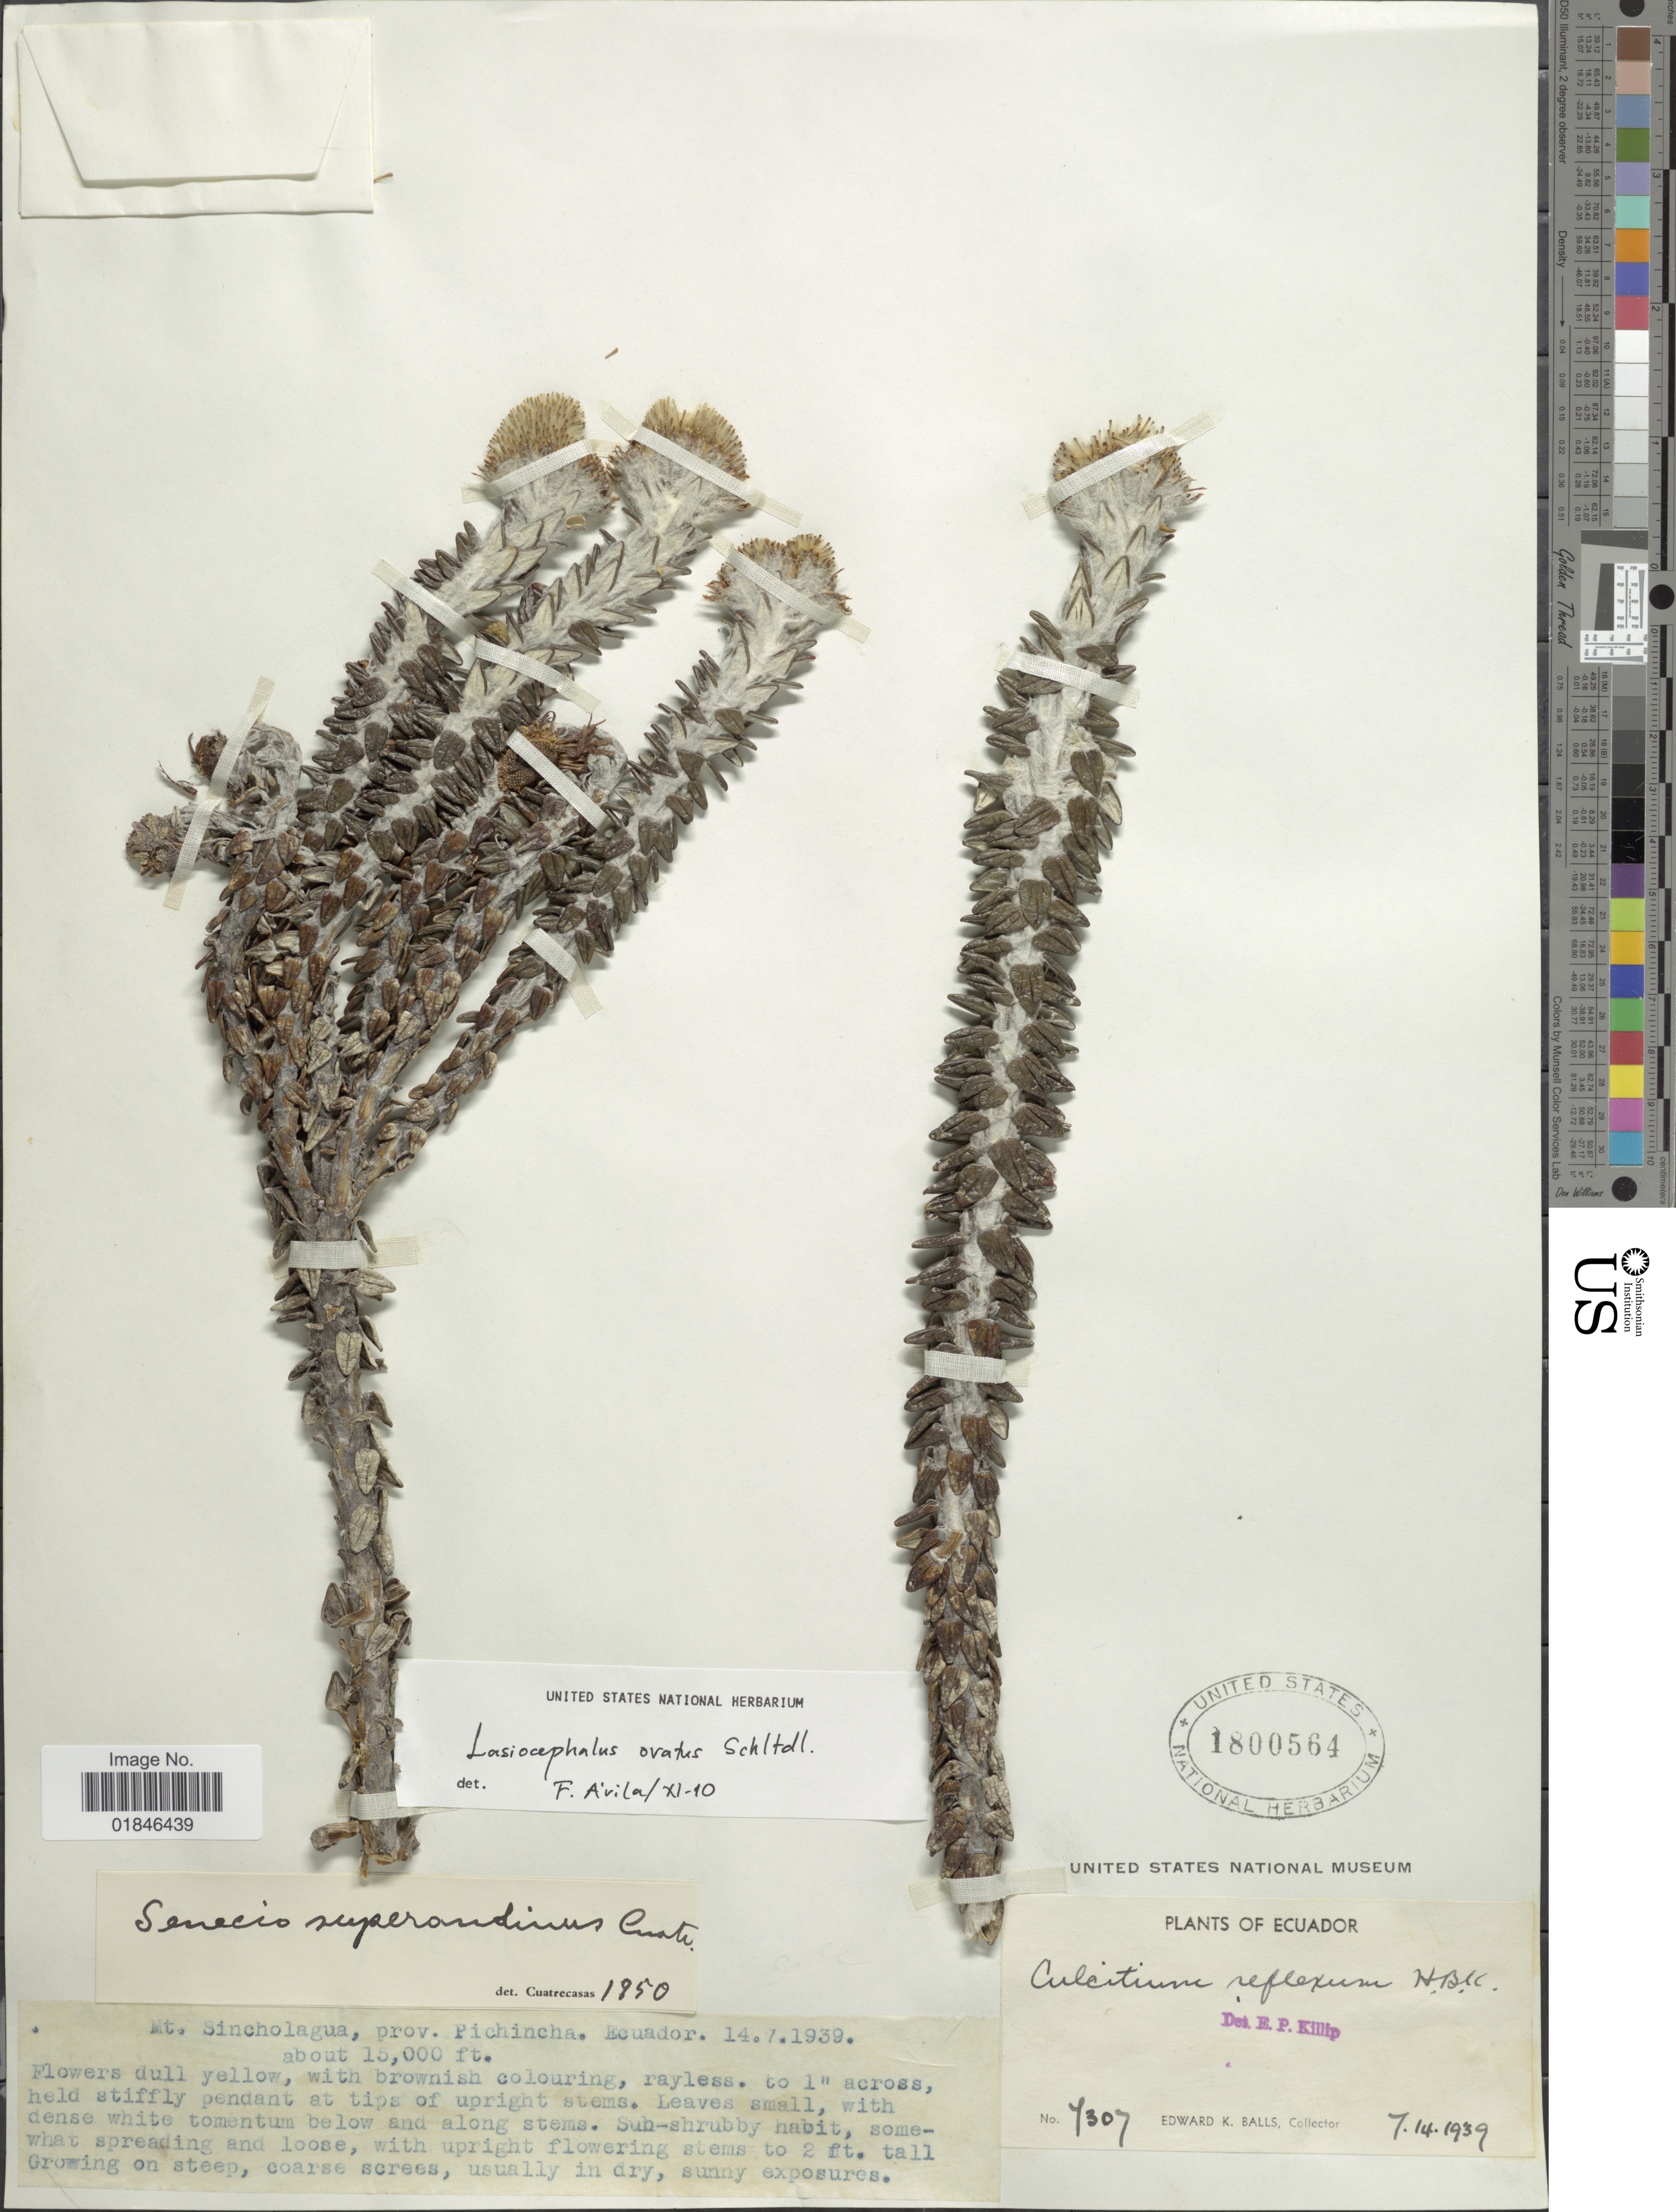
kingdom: Plantae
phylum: Tracheophyta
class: Magnoliopsida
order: Asterales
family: Asteraceae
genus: Senecio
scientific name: Senecio superandinus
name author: Cuatrec.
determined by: Salomon, Luciana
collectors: E. K. Balls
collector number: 7307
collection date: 1939-07-14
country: Ecuador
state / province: Pichincha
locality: Mt. Sincholagua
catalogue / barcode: US 1800564